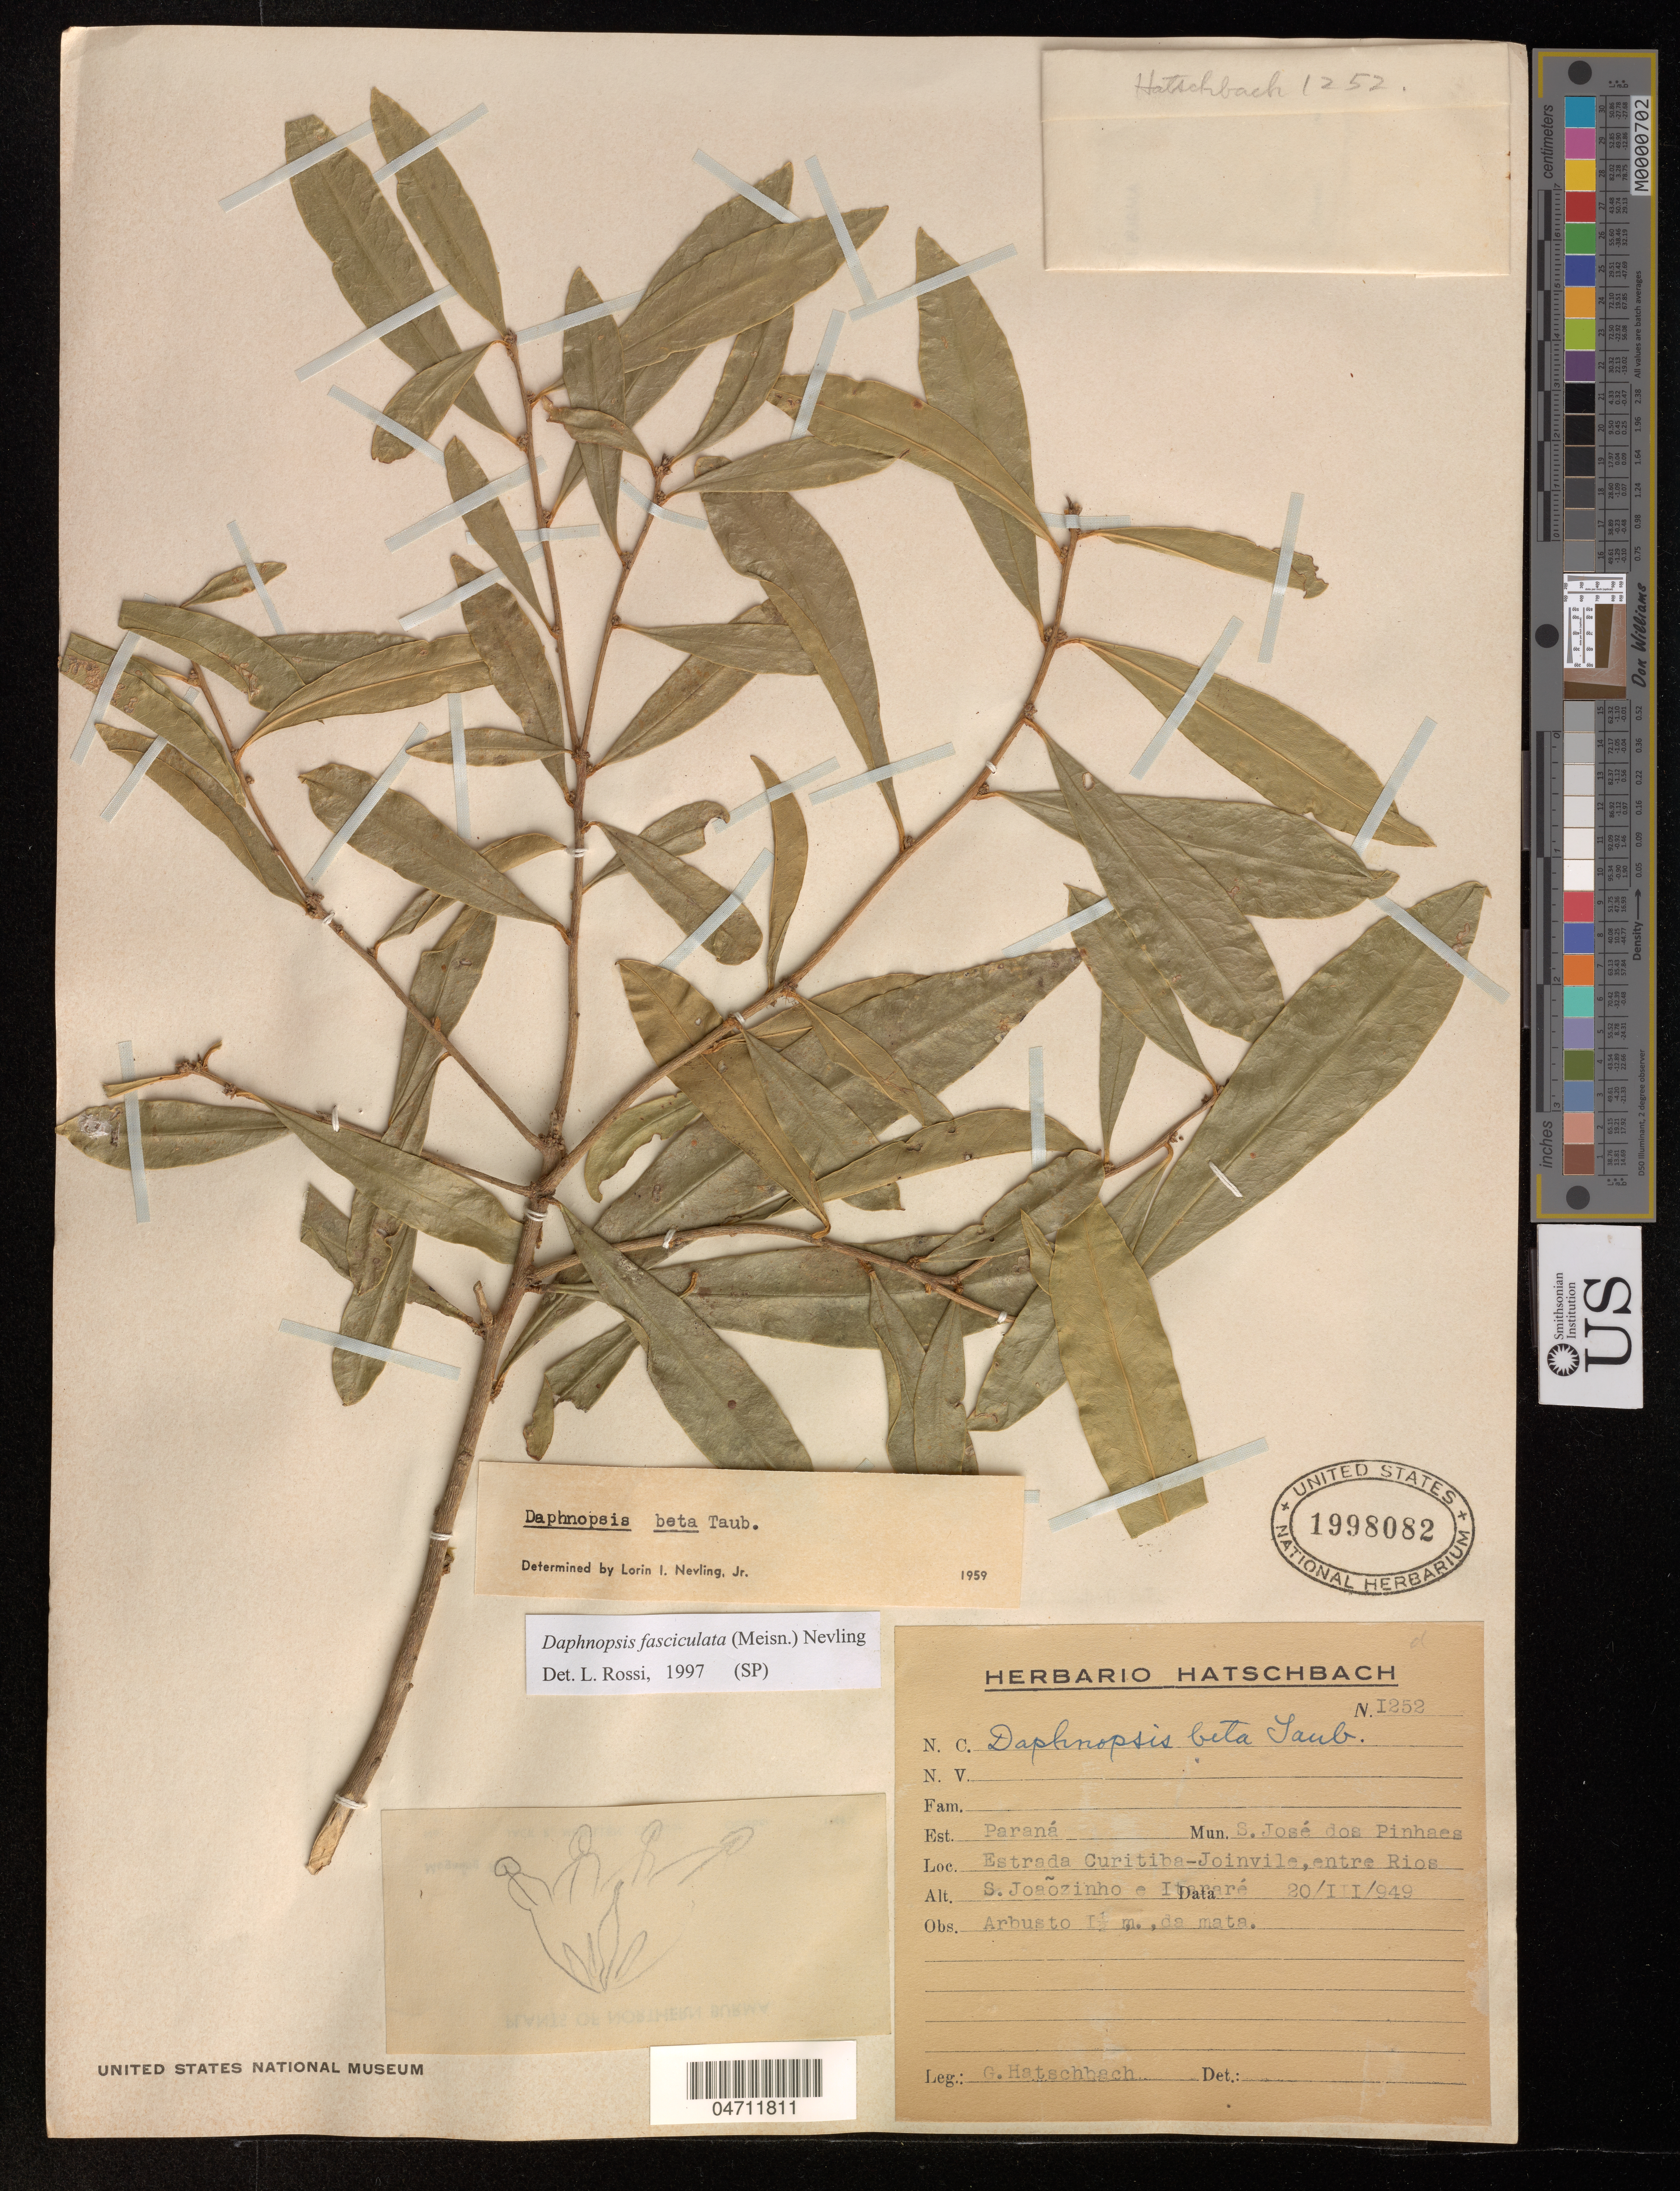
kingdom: Plantae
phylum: Tracheophyta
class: Magnoliopsida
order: Malvales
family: Thymelaeaceae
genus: Daphnopsis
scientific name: Daphnopsis fasciculata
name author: (R. Meissn.) Nevl.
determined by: Rossi, L.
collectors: G. Hatschbach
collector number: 1252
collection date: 1949-03-20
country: Brazil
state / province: Paraná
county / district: S. Jose dos Pinhaes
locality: Estrada Curitiba-Joinvile, entre Rios S. Joaozinho e Itarare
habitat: da mata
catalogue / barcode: US 1998082